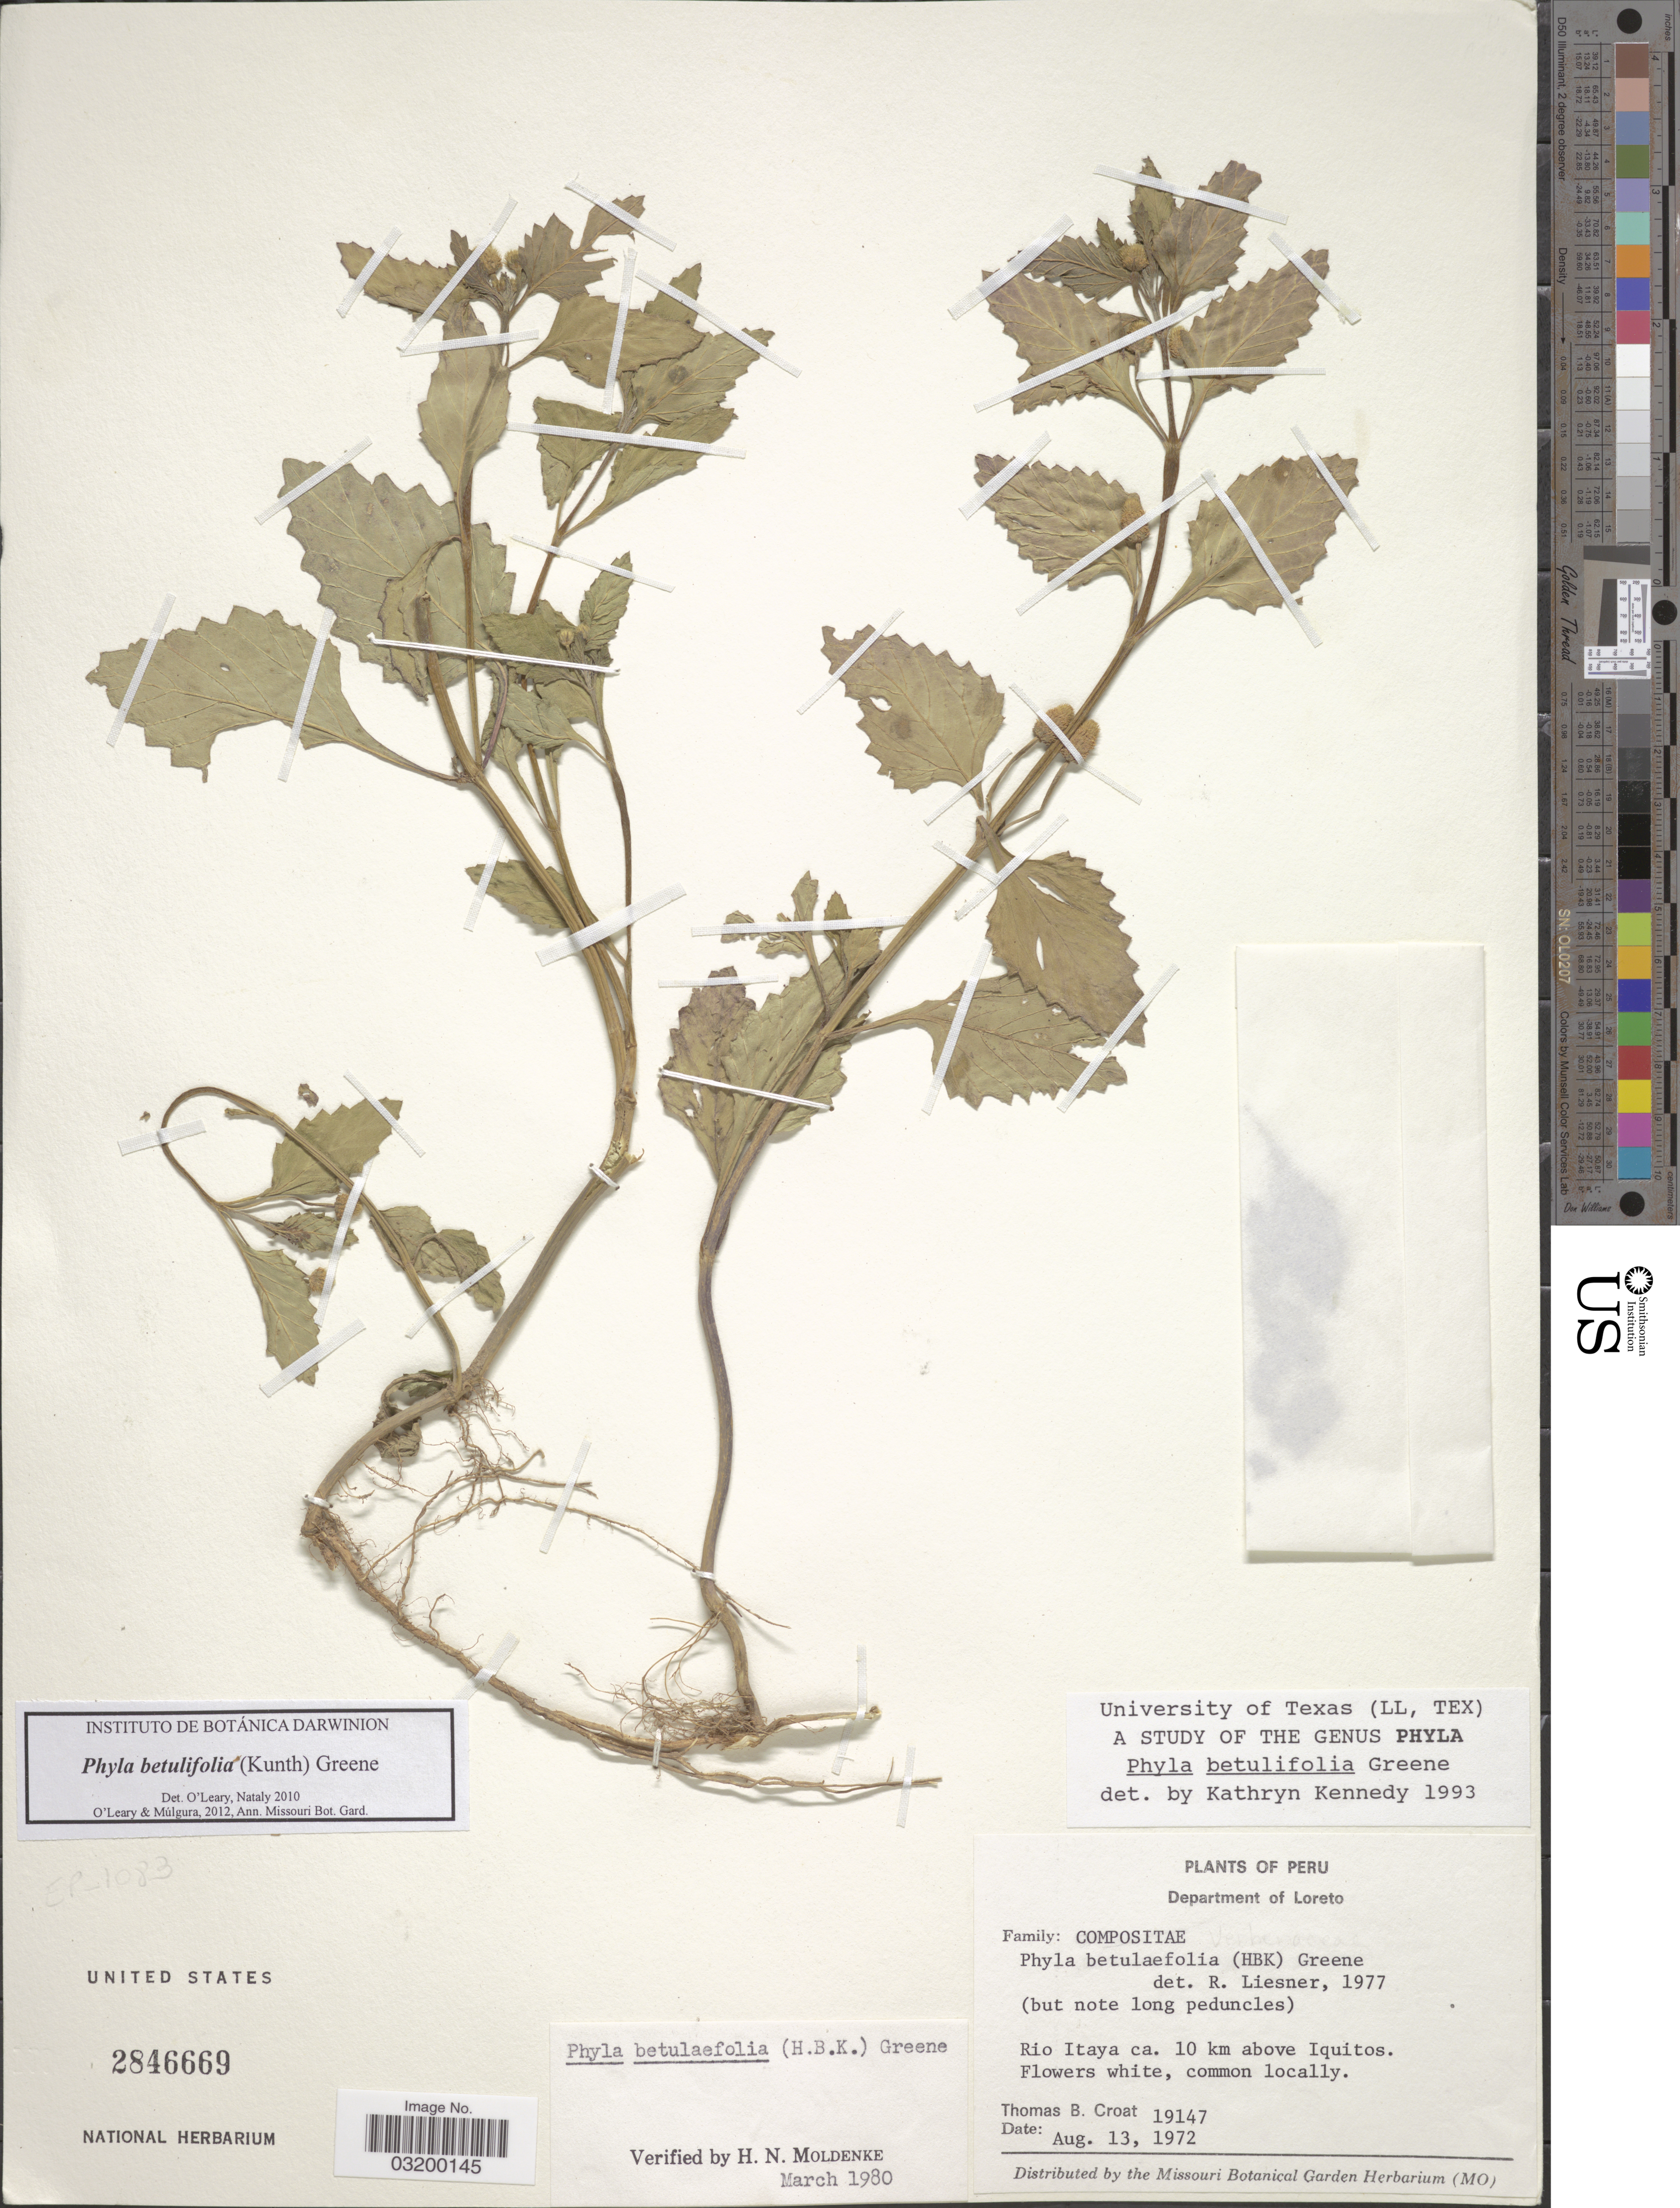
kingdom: Plantae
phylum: Tracheophyta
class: Magnoliopsida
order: Lamiales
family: Verbenaceae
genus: Phyla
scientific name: Phyla betulifolia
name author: (Kunth) Greene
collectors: T. B. Croat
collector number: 19147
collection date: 1972-08-13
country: Peru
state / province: Loreto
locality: Department of Loreto. Rio Itaya ca. 10 km above Iquitos.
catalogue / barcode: US 2846669